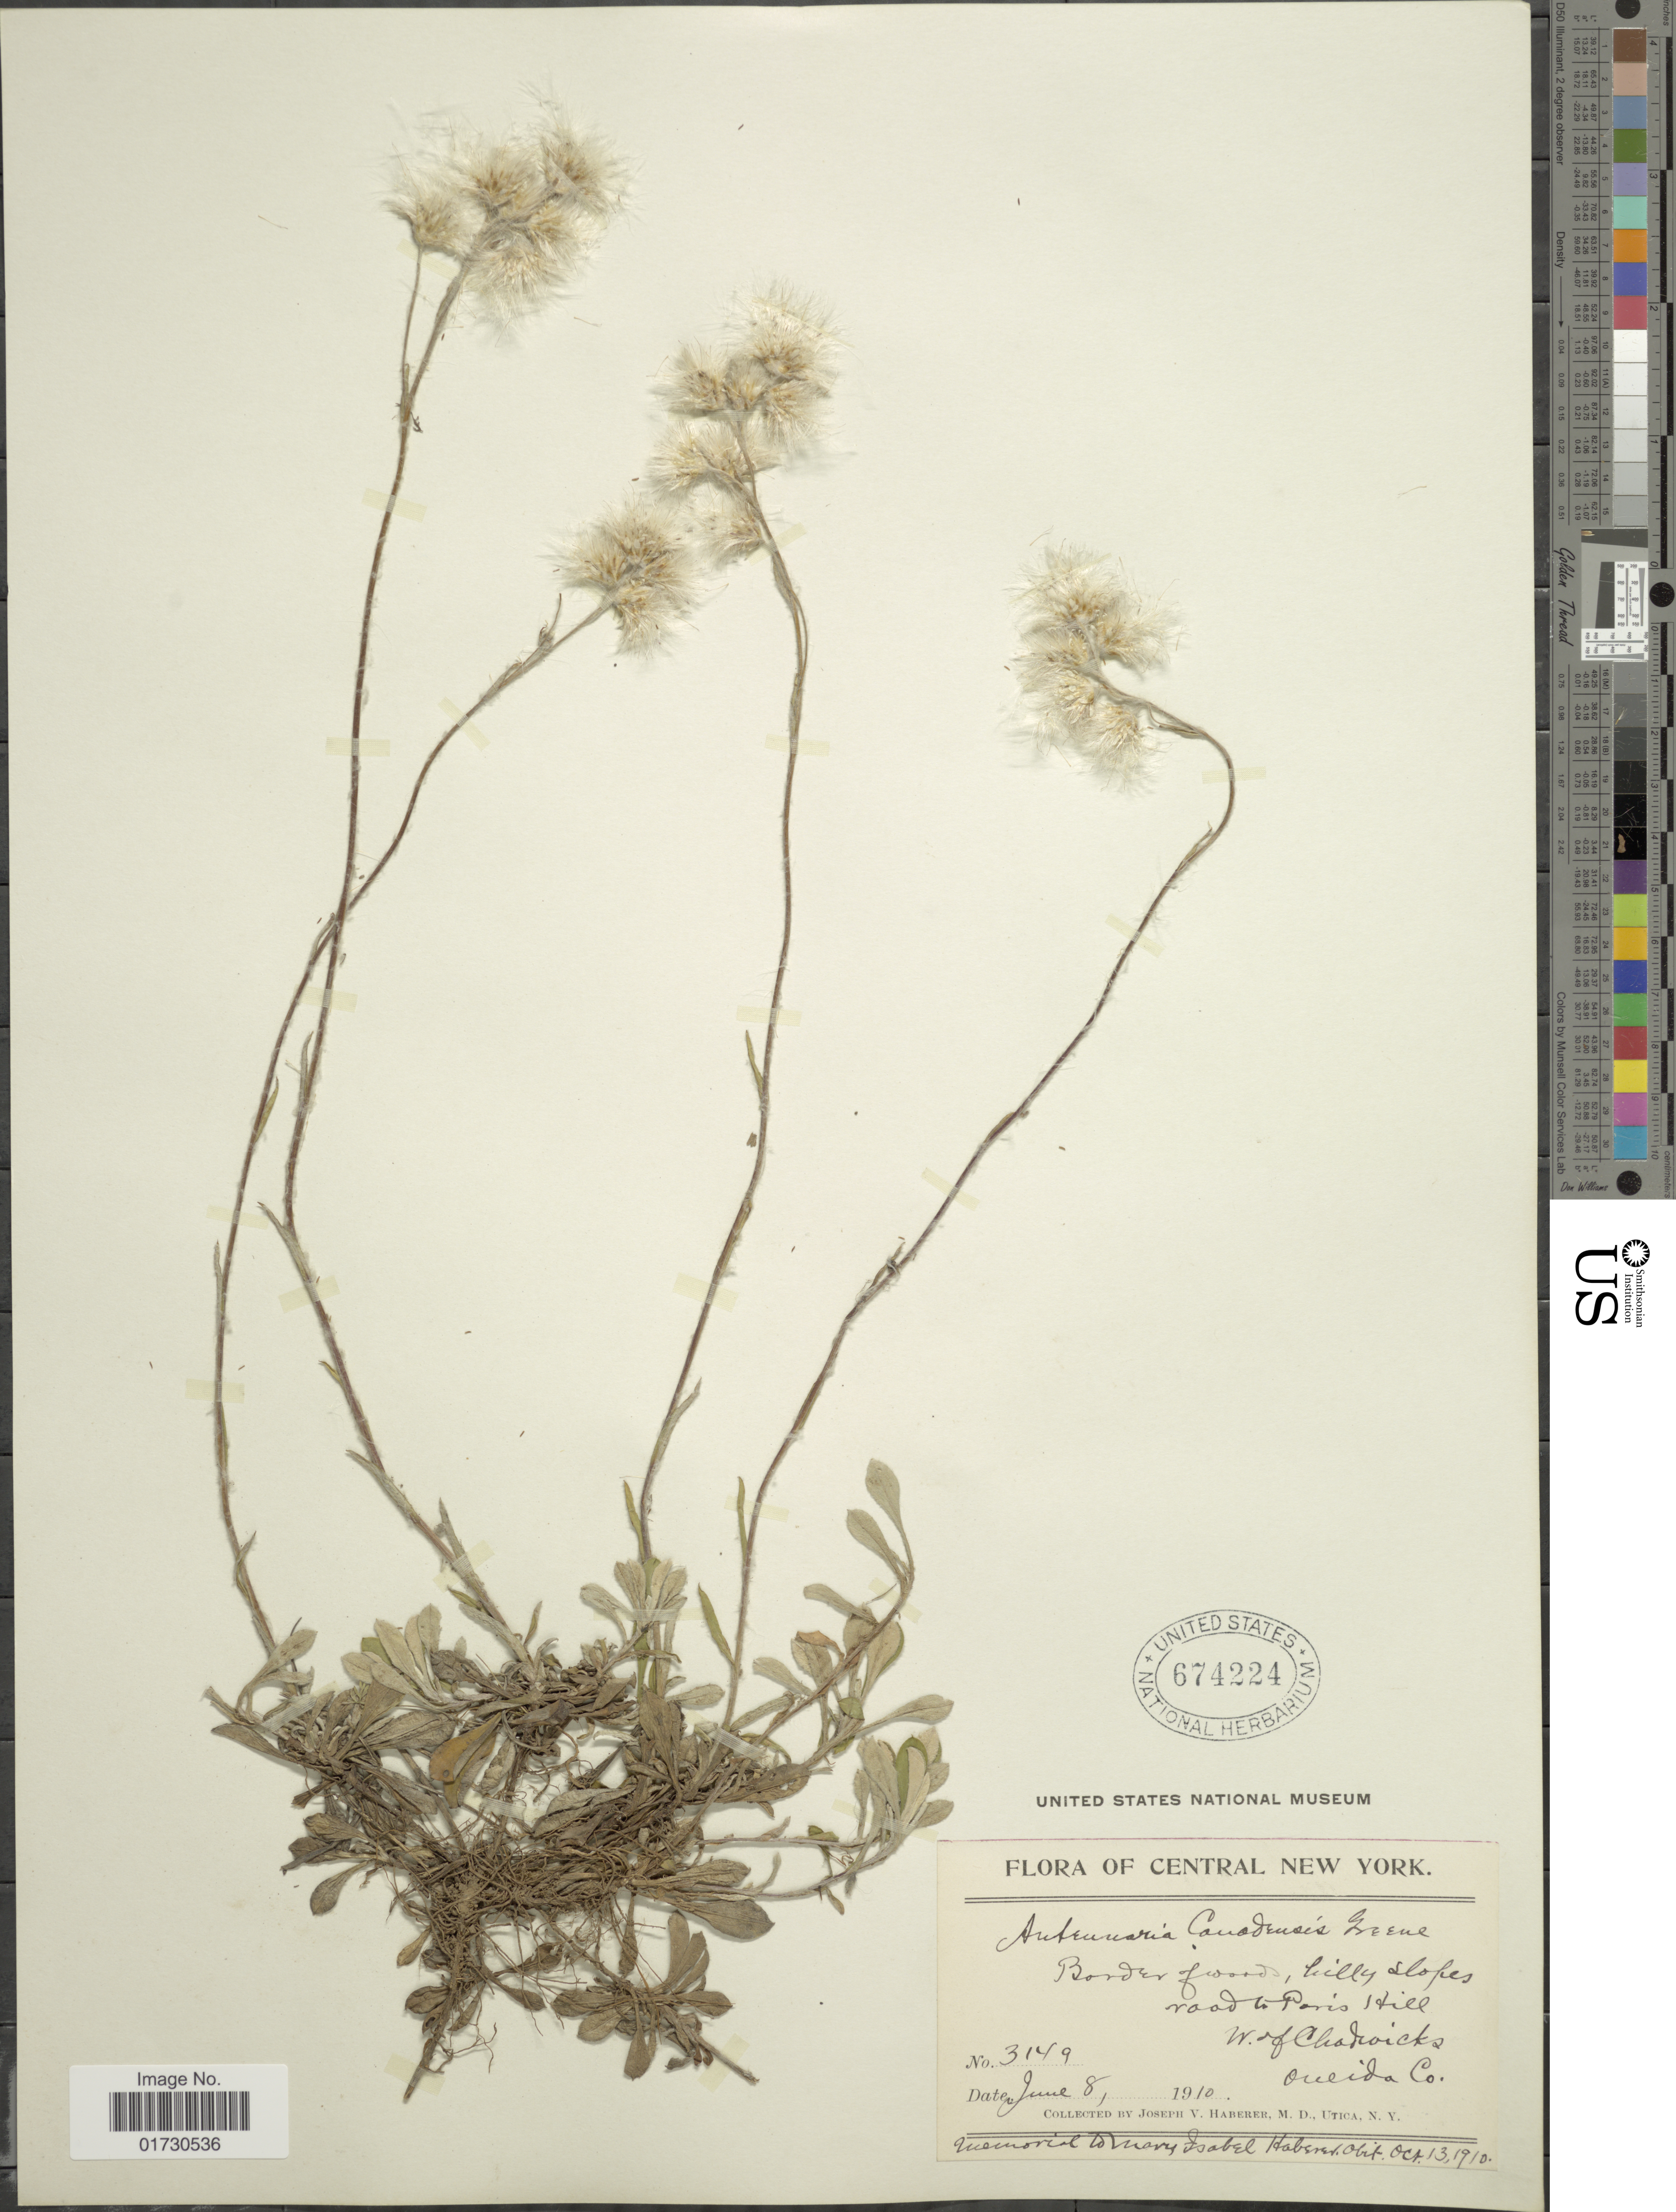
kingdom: Plantae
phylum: Tracheophyta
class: Magnoliopsida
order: Asterales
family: Asteraceae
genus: Antennaria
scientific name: Antennaria canadensis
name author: Greene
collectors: J. V. Haberer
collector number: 3149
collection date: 1910-06-08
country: United States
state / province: New York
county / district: Oneida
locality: Central New York, Border of woods, hilly slopes road to Paris Hill, W. of Chadwicks Oneida Co.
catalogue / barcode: US 674224